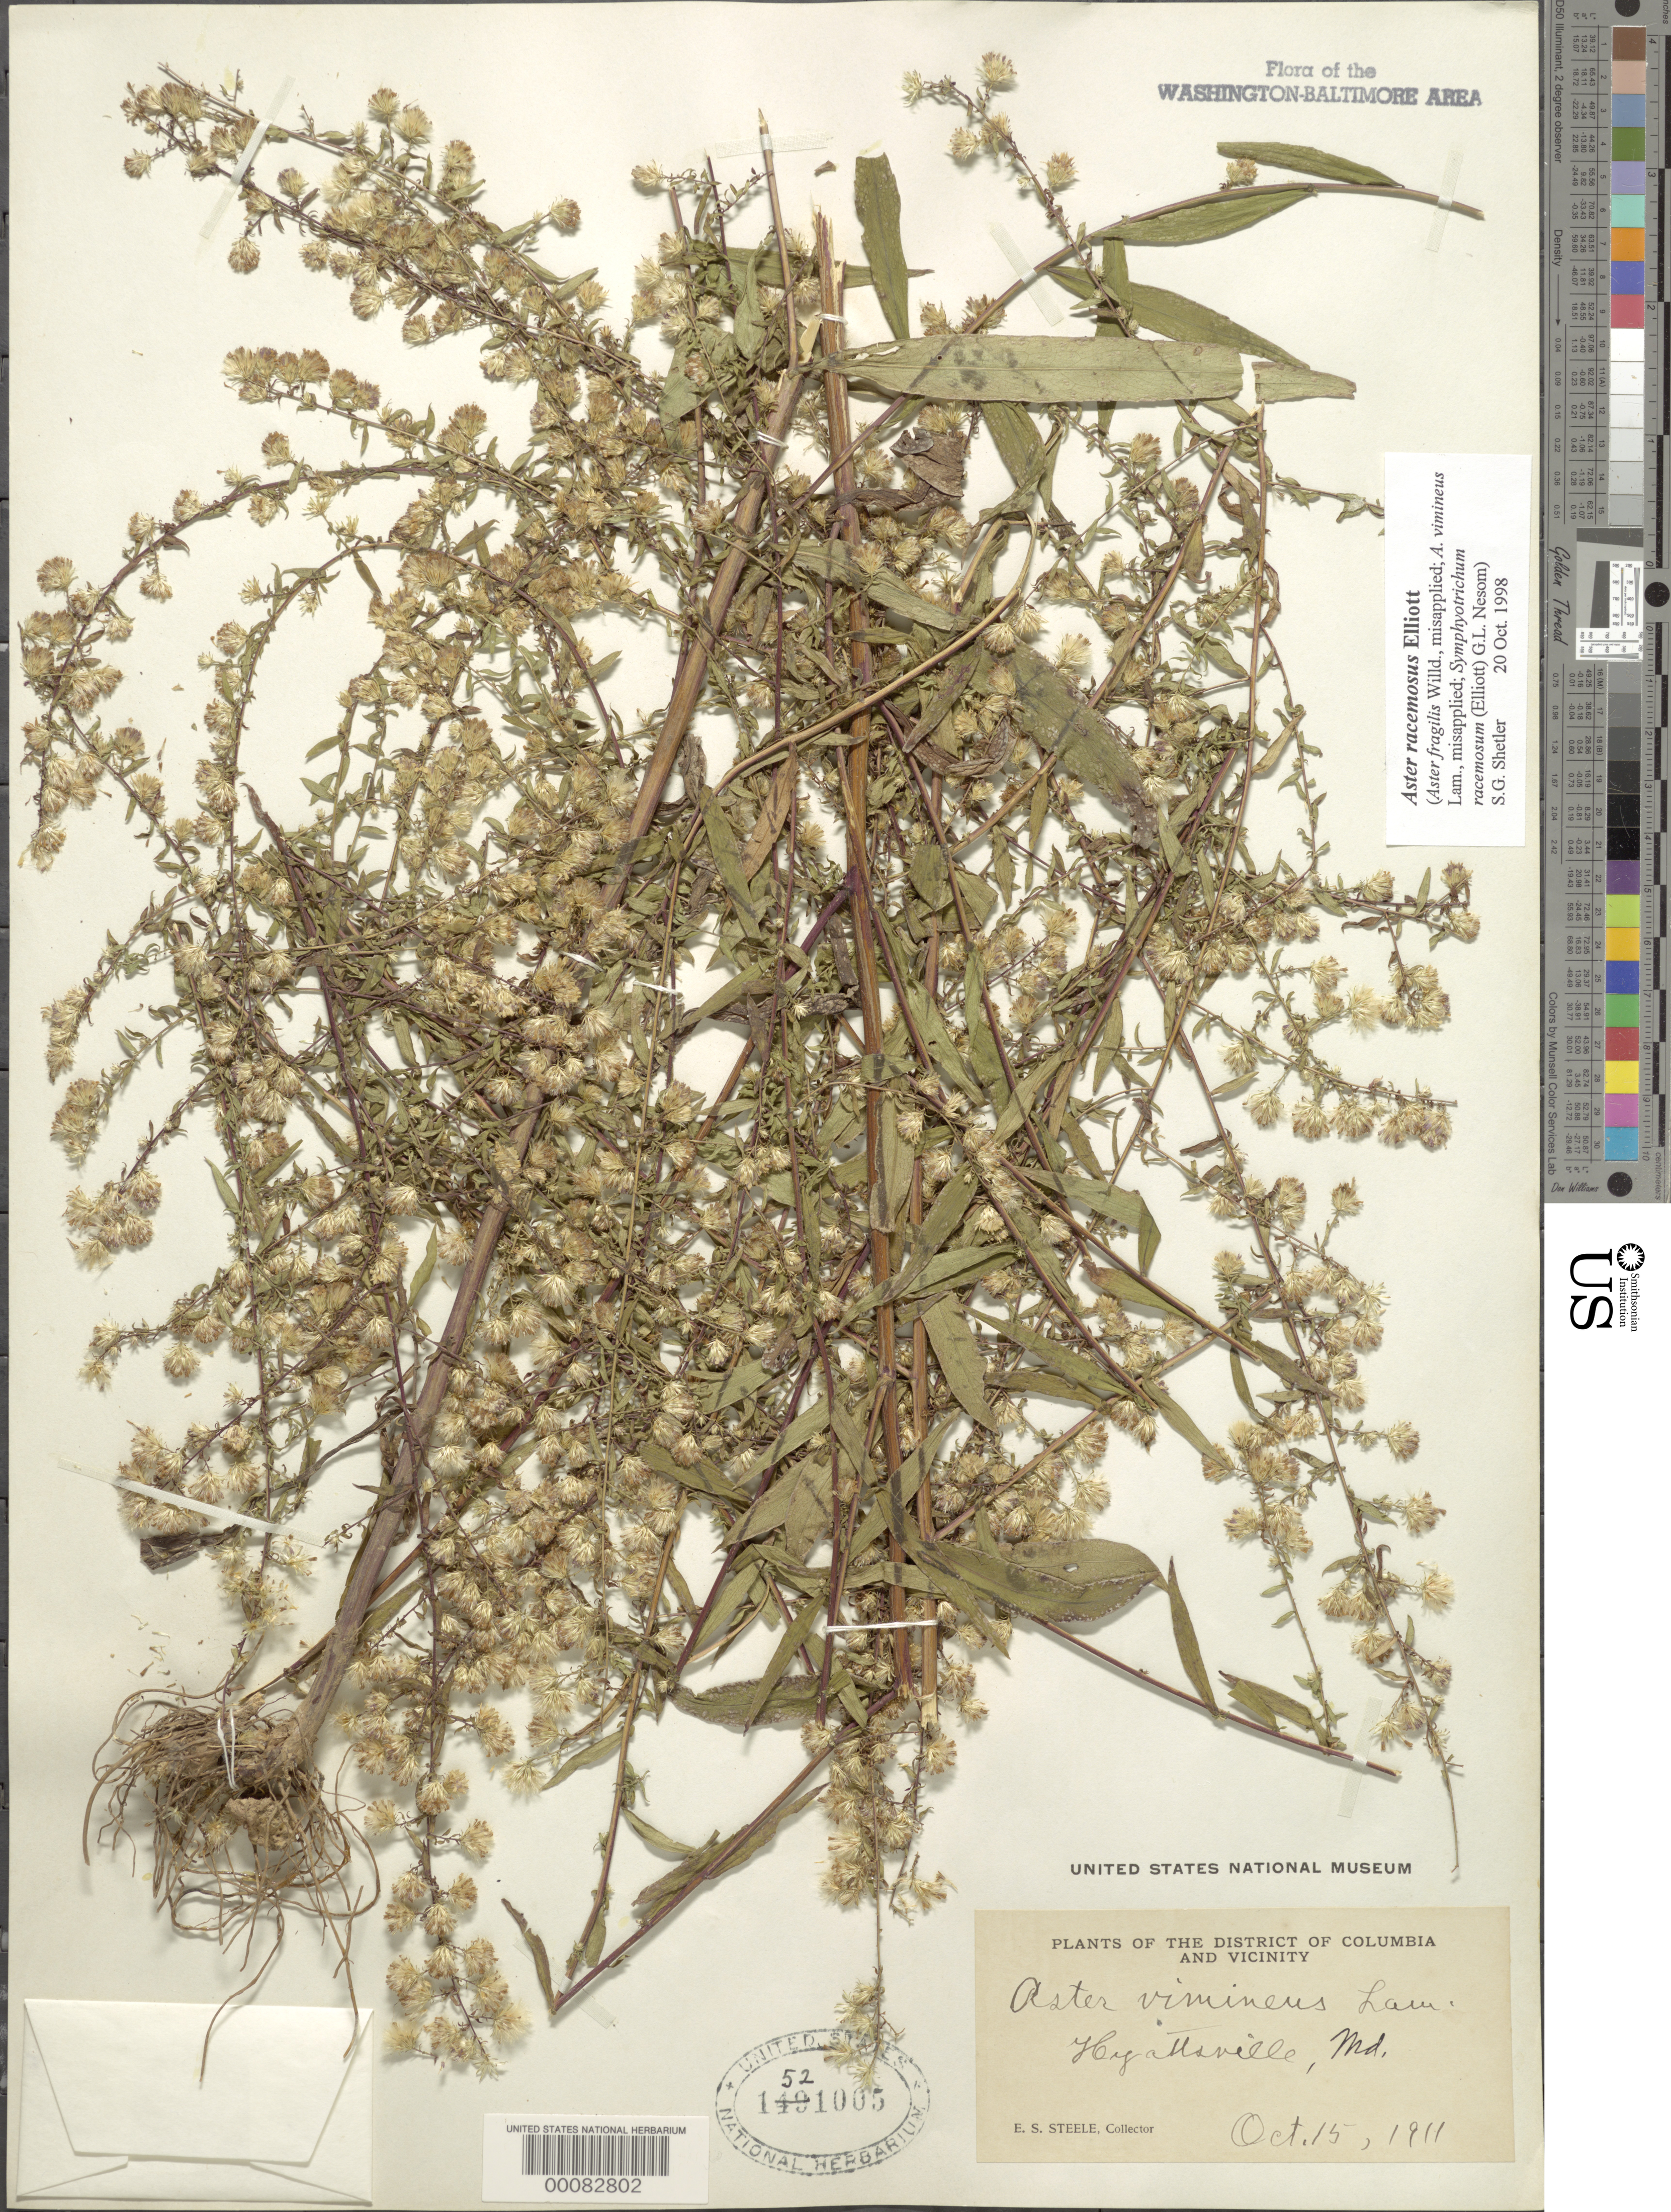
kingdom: Plantae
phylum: Tracheophyta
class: Magnoliopsida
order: Asterales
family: Asteraceae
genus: Symphyotrichum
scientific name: Symphyotrichum racemosum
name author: (Elliott) G.L. Nesom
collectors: E. Steele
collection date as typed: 15 Oct 1911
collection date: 1911-10-15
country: United States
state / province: Maryland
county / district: Prince George's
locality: Hyattsville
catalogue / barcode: US 1521005